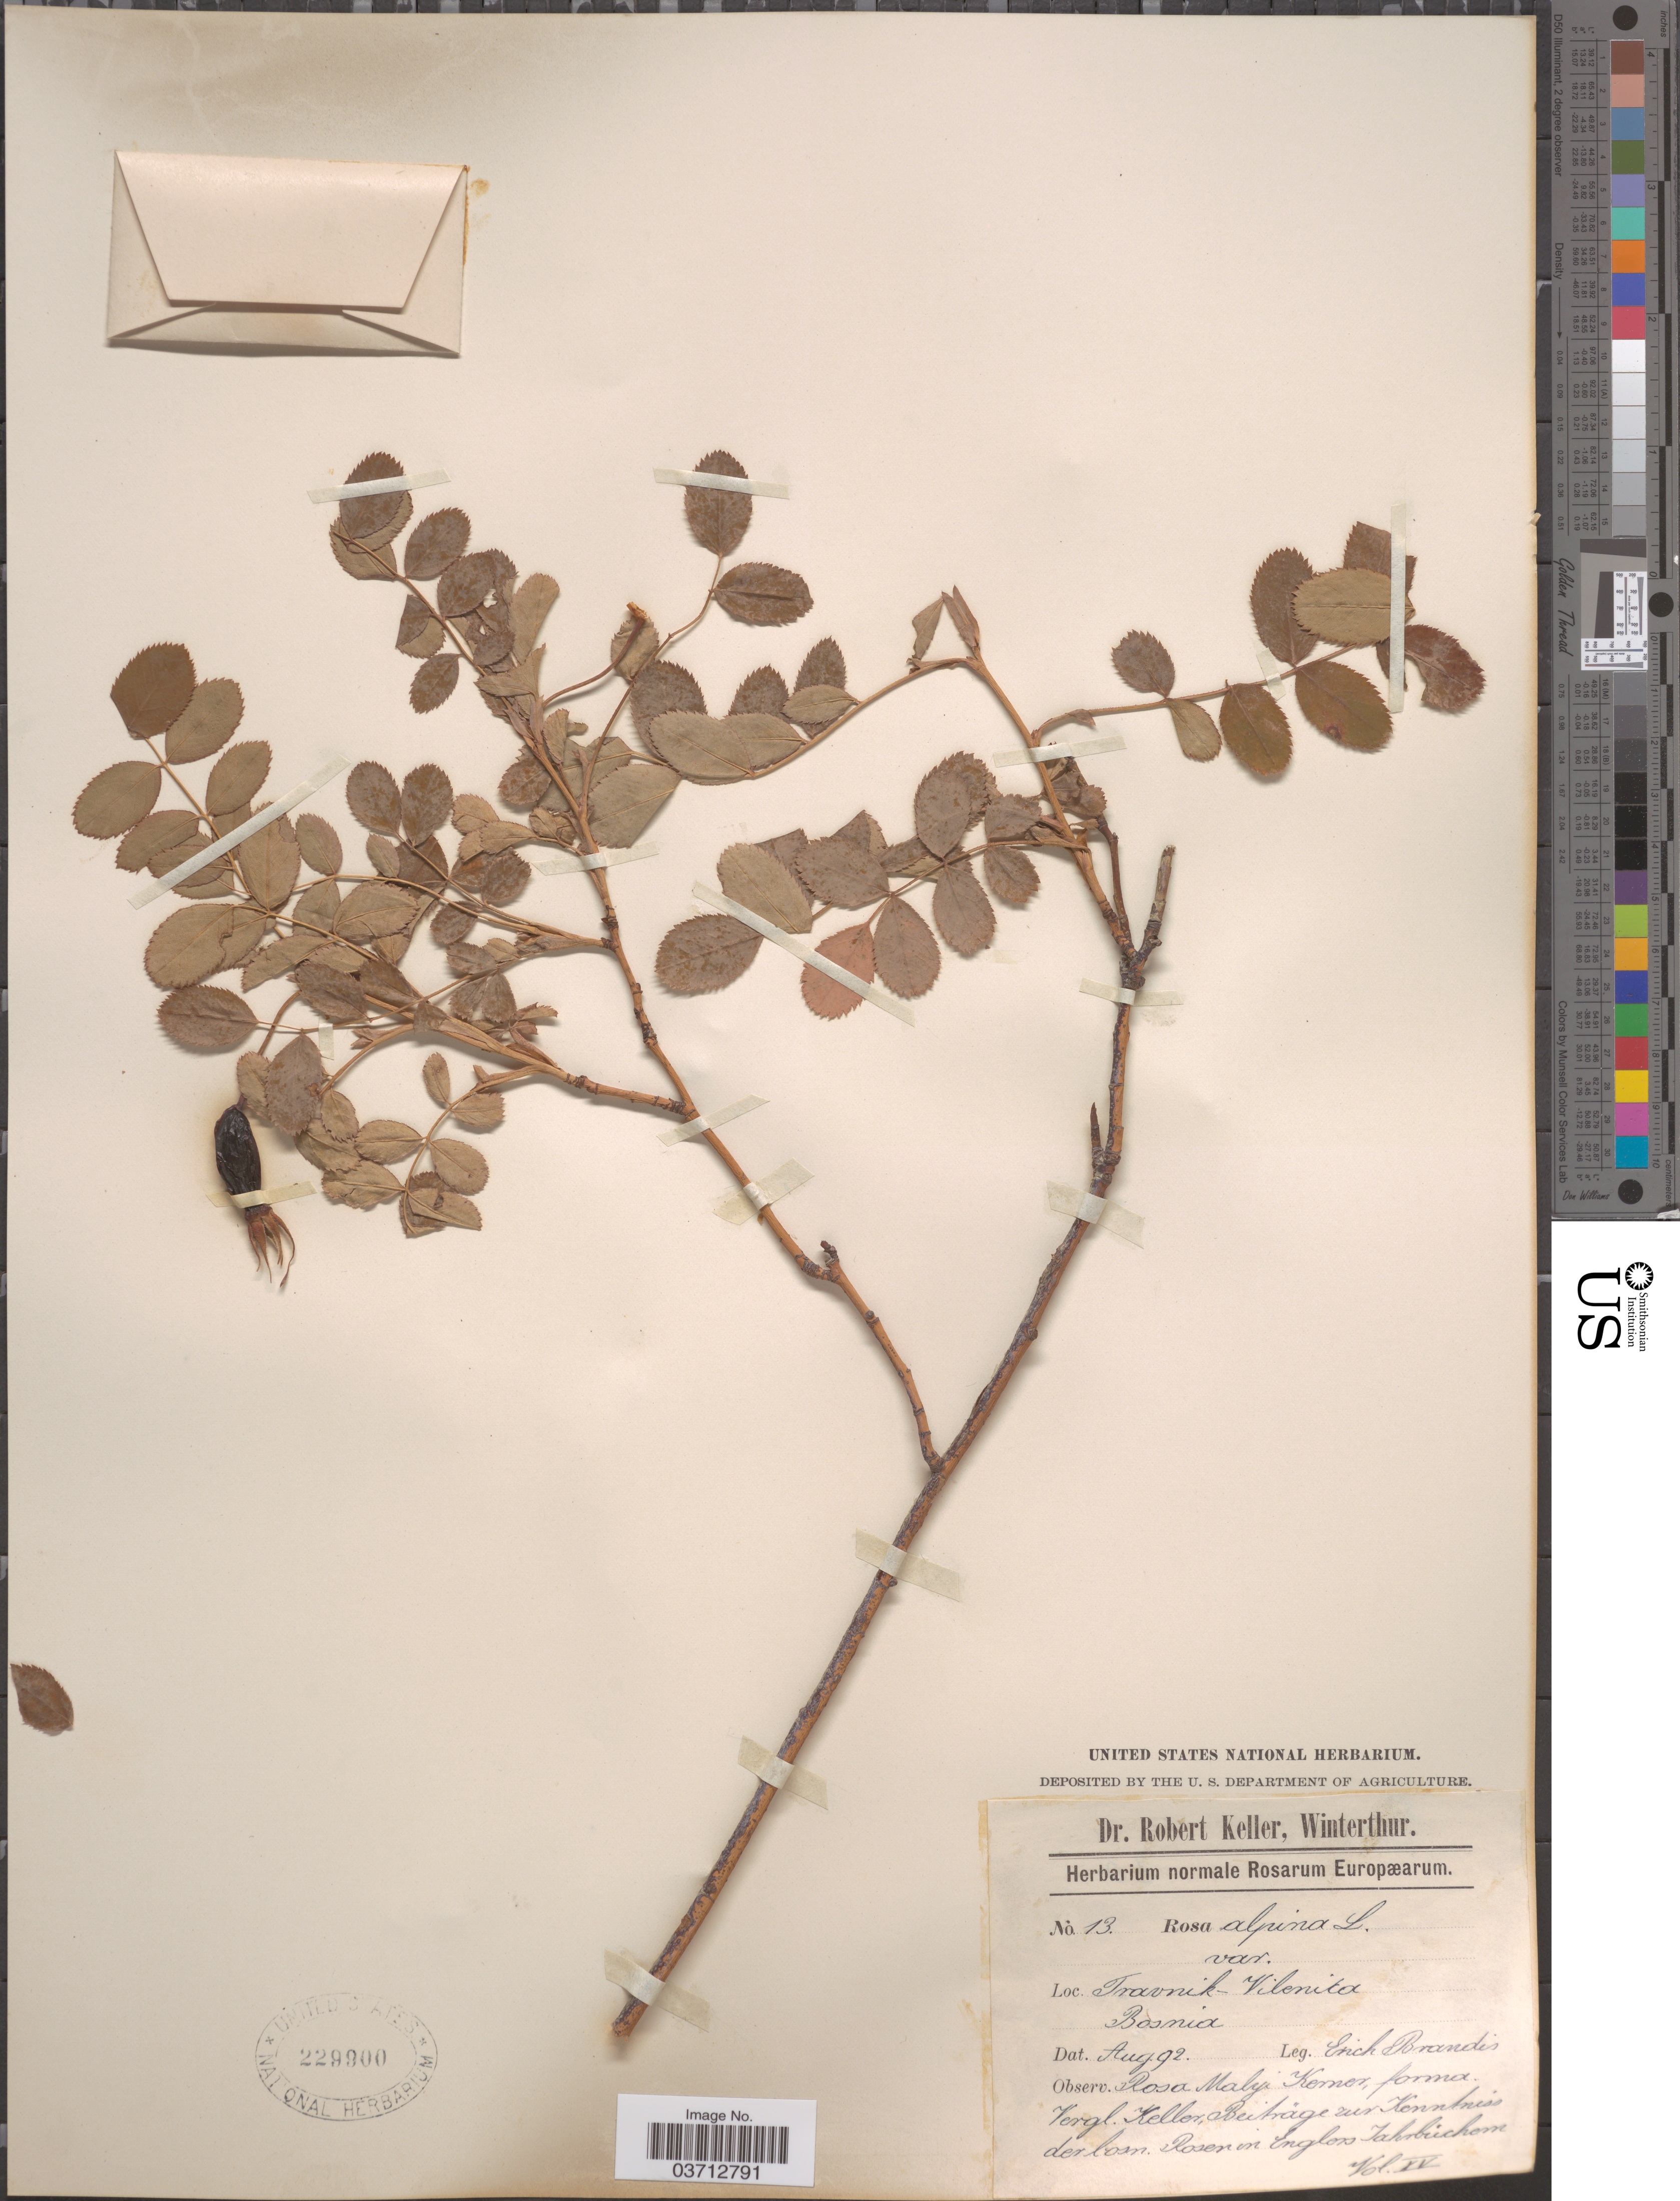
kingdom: Plantae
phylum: Tracheophyta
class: Magnoliopsida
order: Rosales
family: Rosaceae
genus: Rosa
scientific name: Rosa alpina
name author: L.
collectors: E. Brandis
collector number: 13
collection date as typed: Transcribed d/m/y: /8/92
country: Bosnia and Herzegovina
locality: Travnik - Vilenita [interpreted]. Bosnia.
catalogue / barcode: US 229900